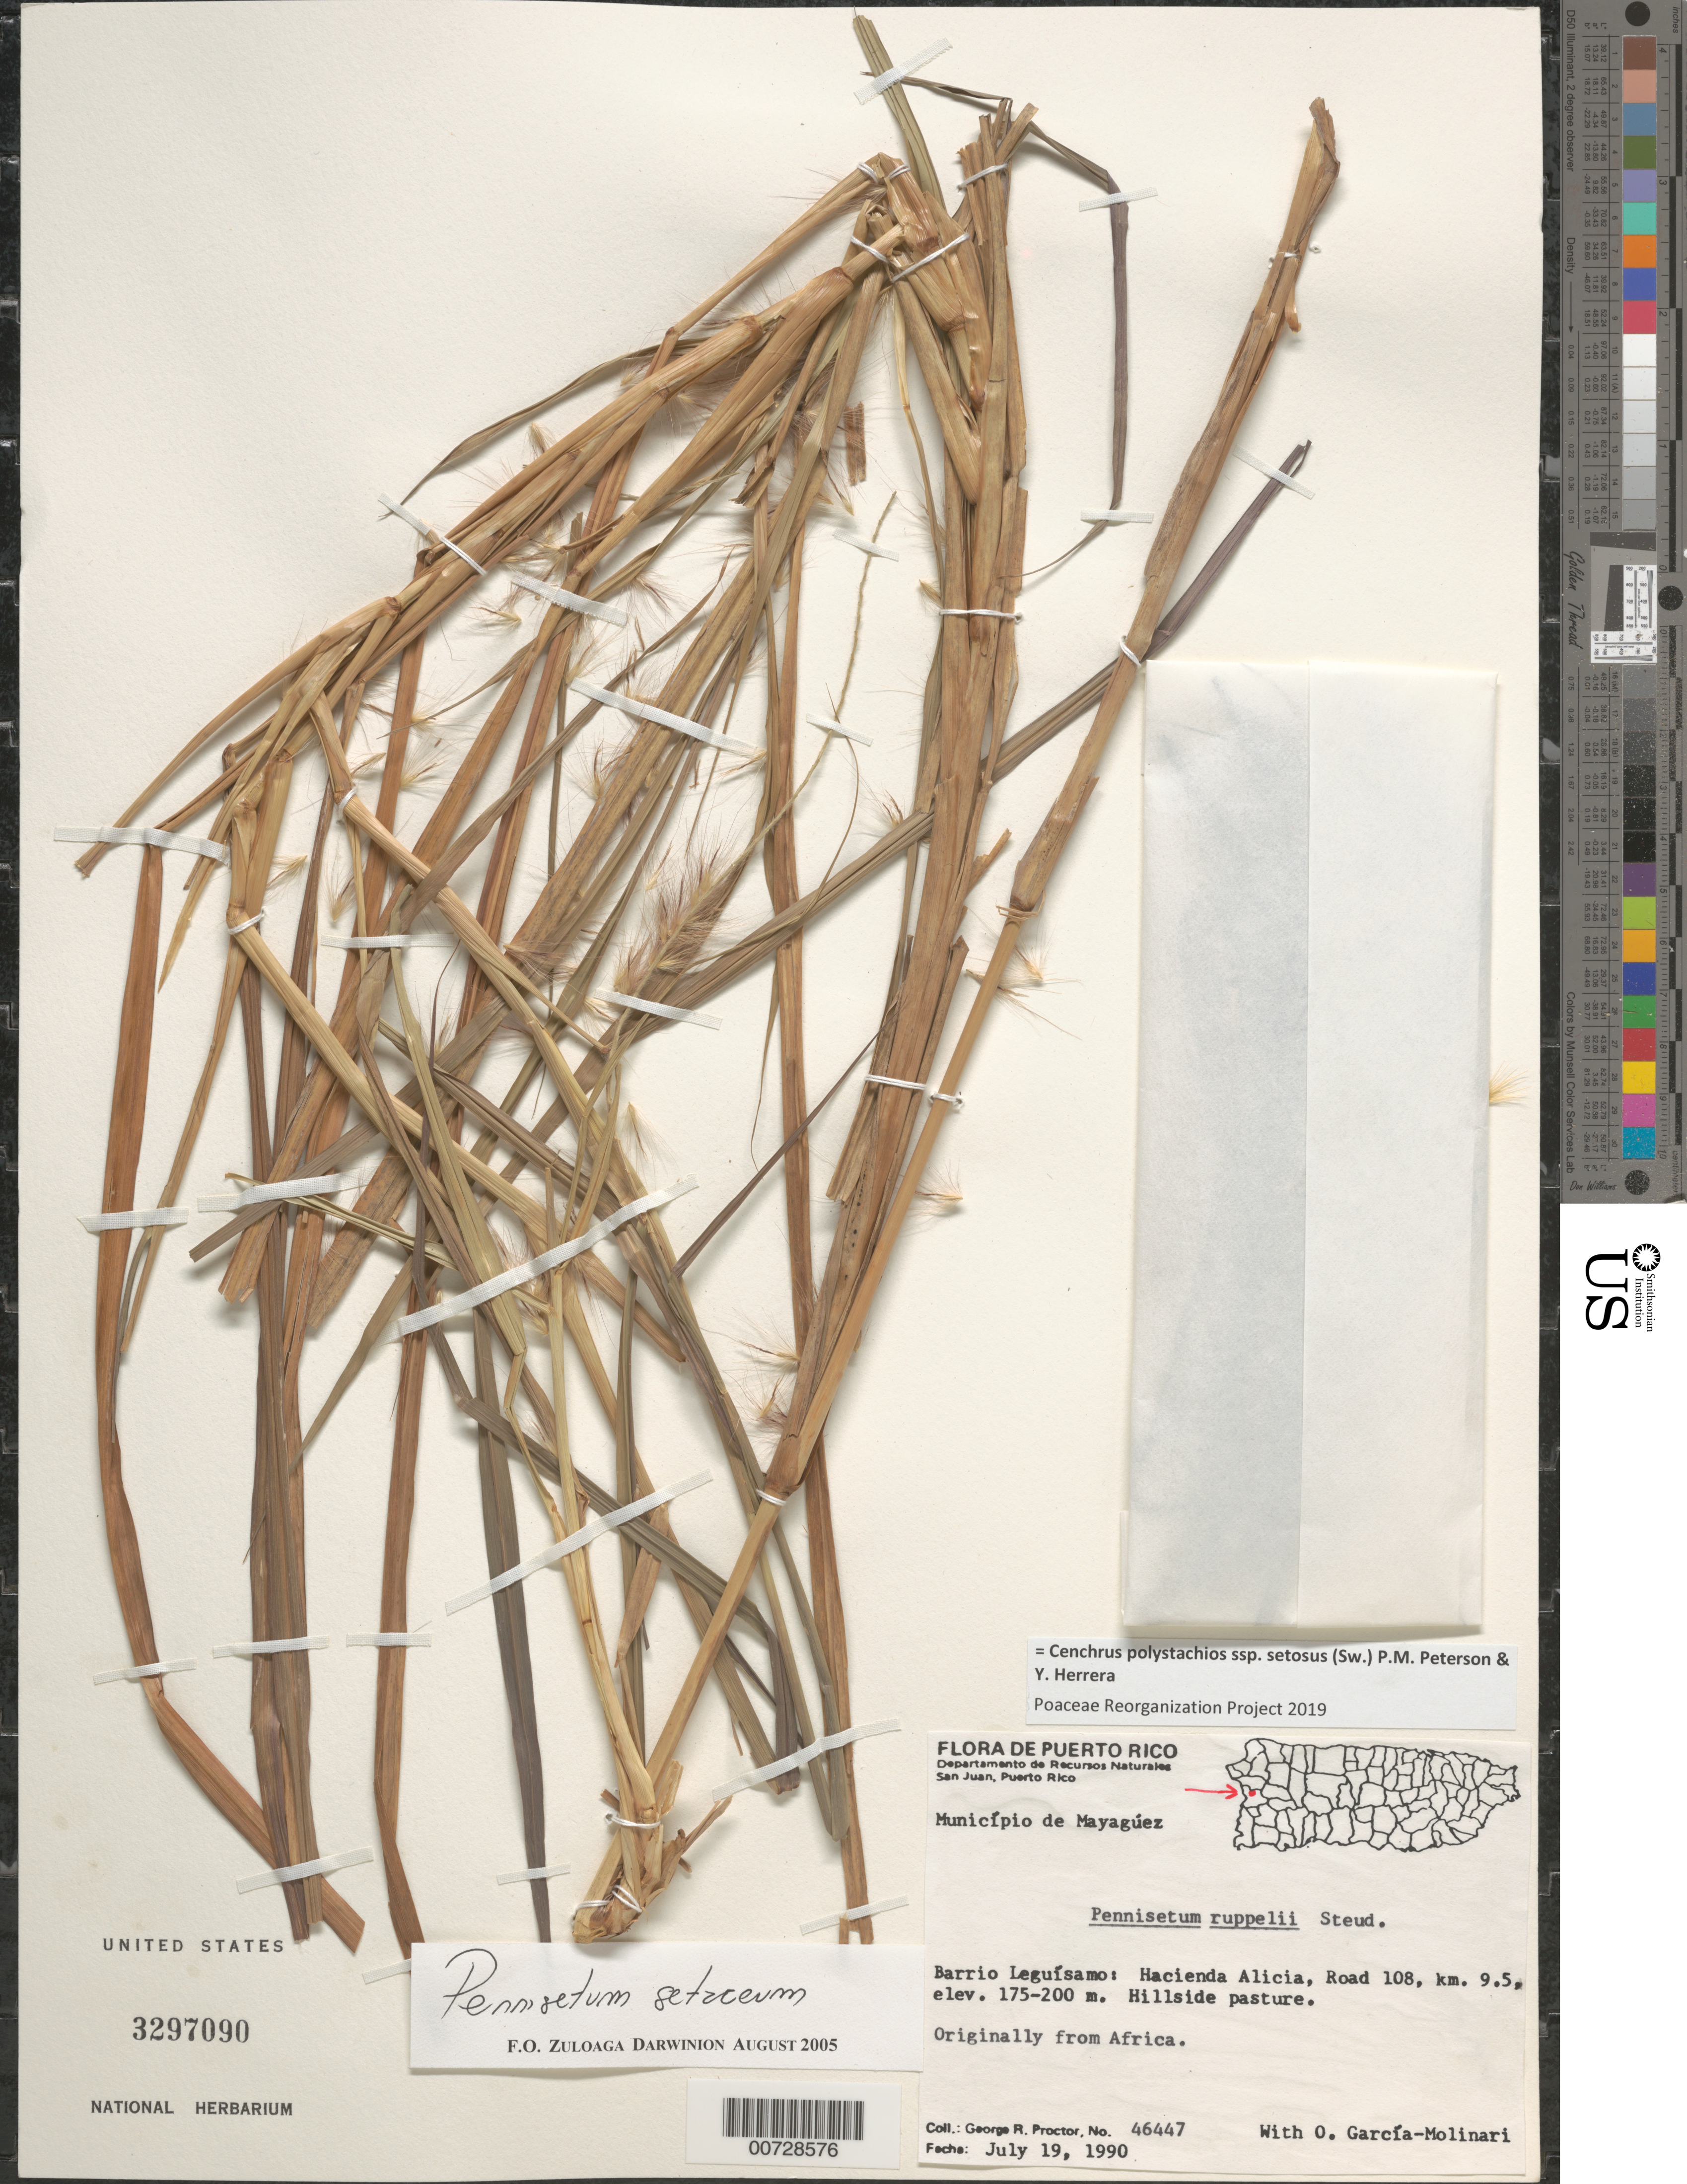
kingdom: Plantae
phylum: Tracheophyta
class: Liliopsida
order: Poales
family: Poaceae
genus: Cenchrus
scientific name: Cenchrus polystachios subsp. setosus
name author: (Sw.) P.M. Peterson & Y. Herrera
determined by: Poaceae Reorganization Project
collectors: G. R. Proctor & O. García-Molinari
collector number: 46447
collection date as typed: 19 Jul 1990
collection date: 1990-07-19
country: Puerto Rico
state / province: Mayagüez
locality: Mun. Mayaguez; Barrio Leguisamo, Hacienda Alicia, Rd. 108, kim 9.5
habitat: Hillside pasture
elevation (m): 175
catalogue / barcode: US 3297090